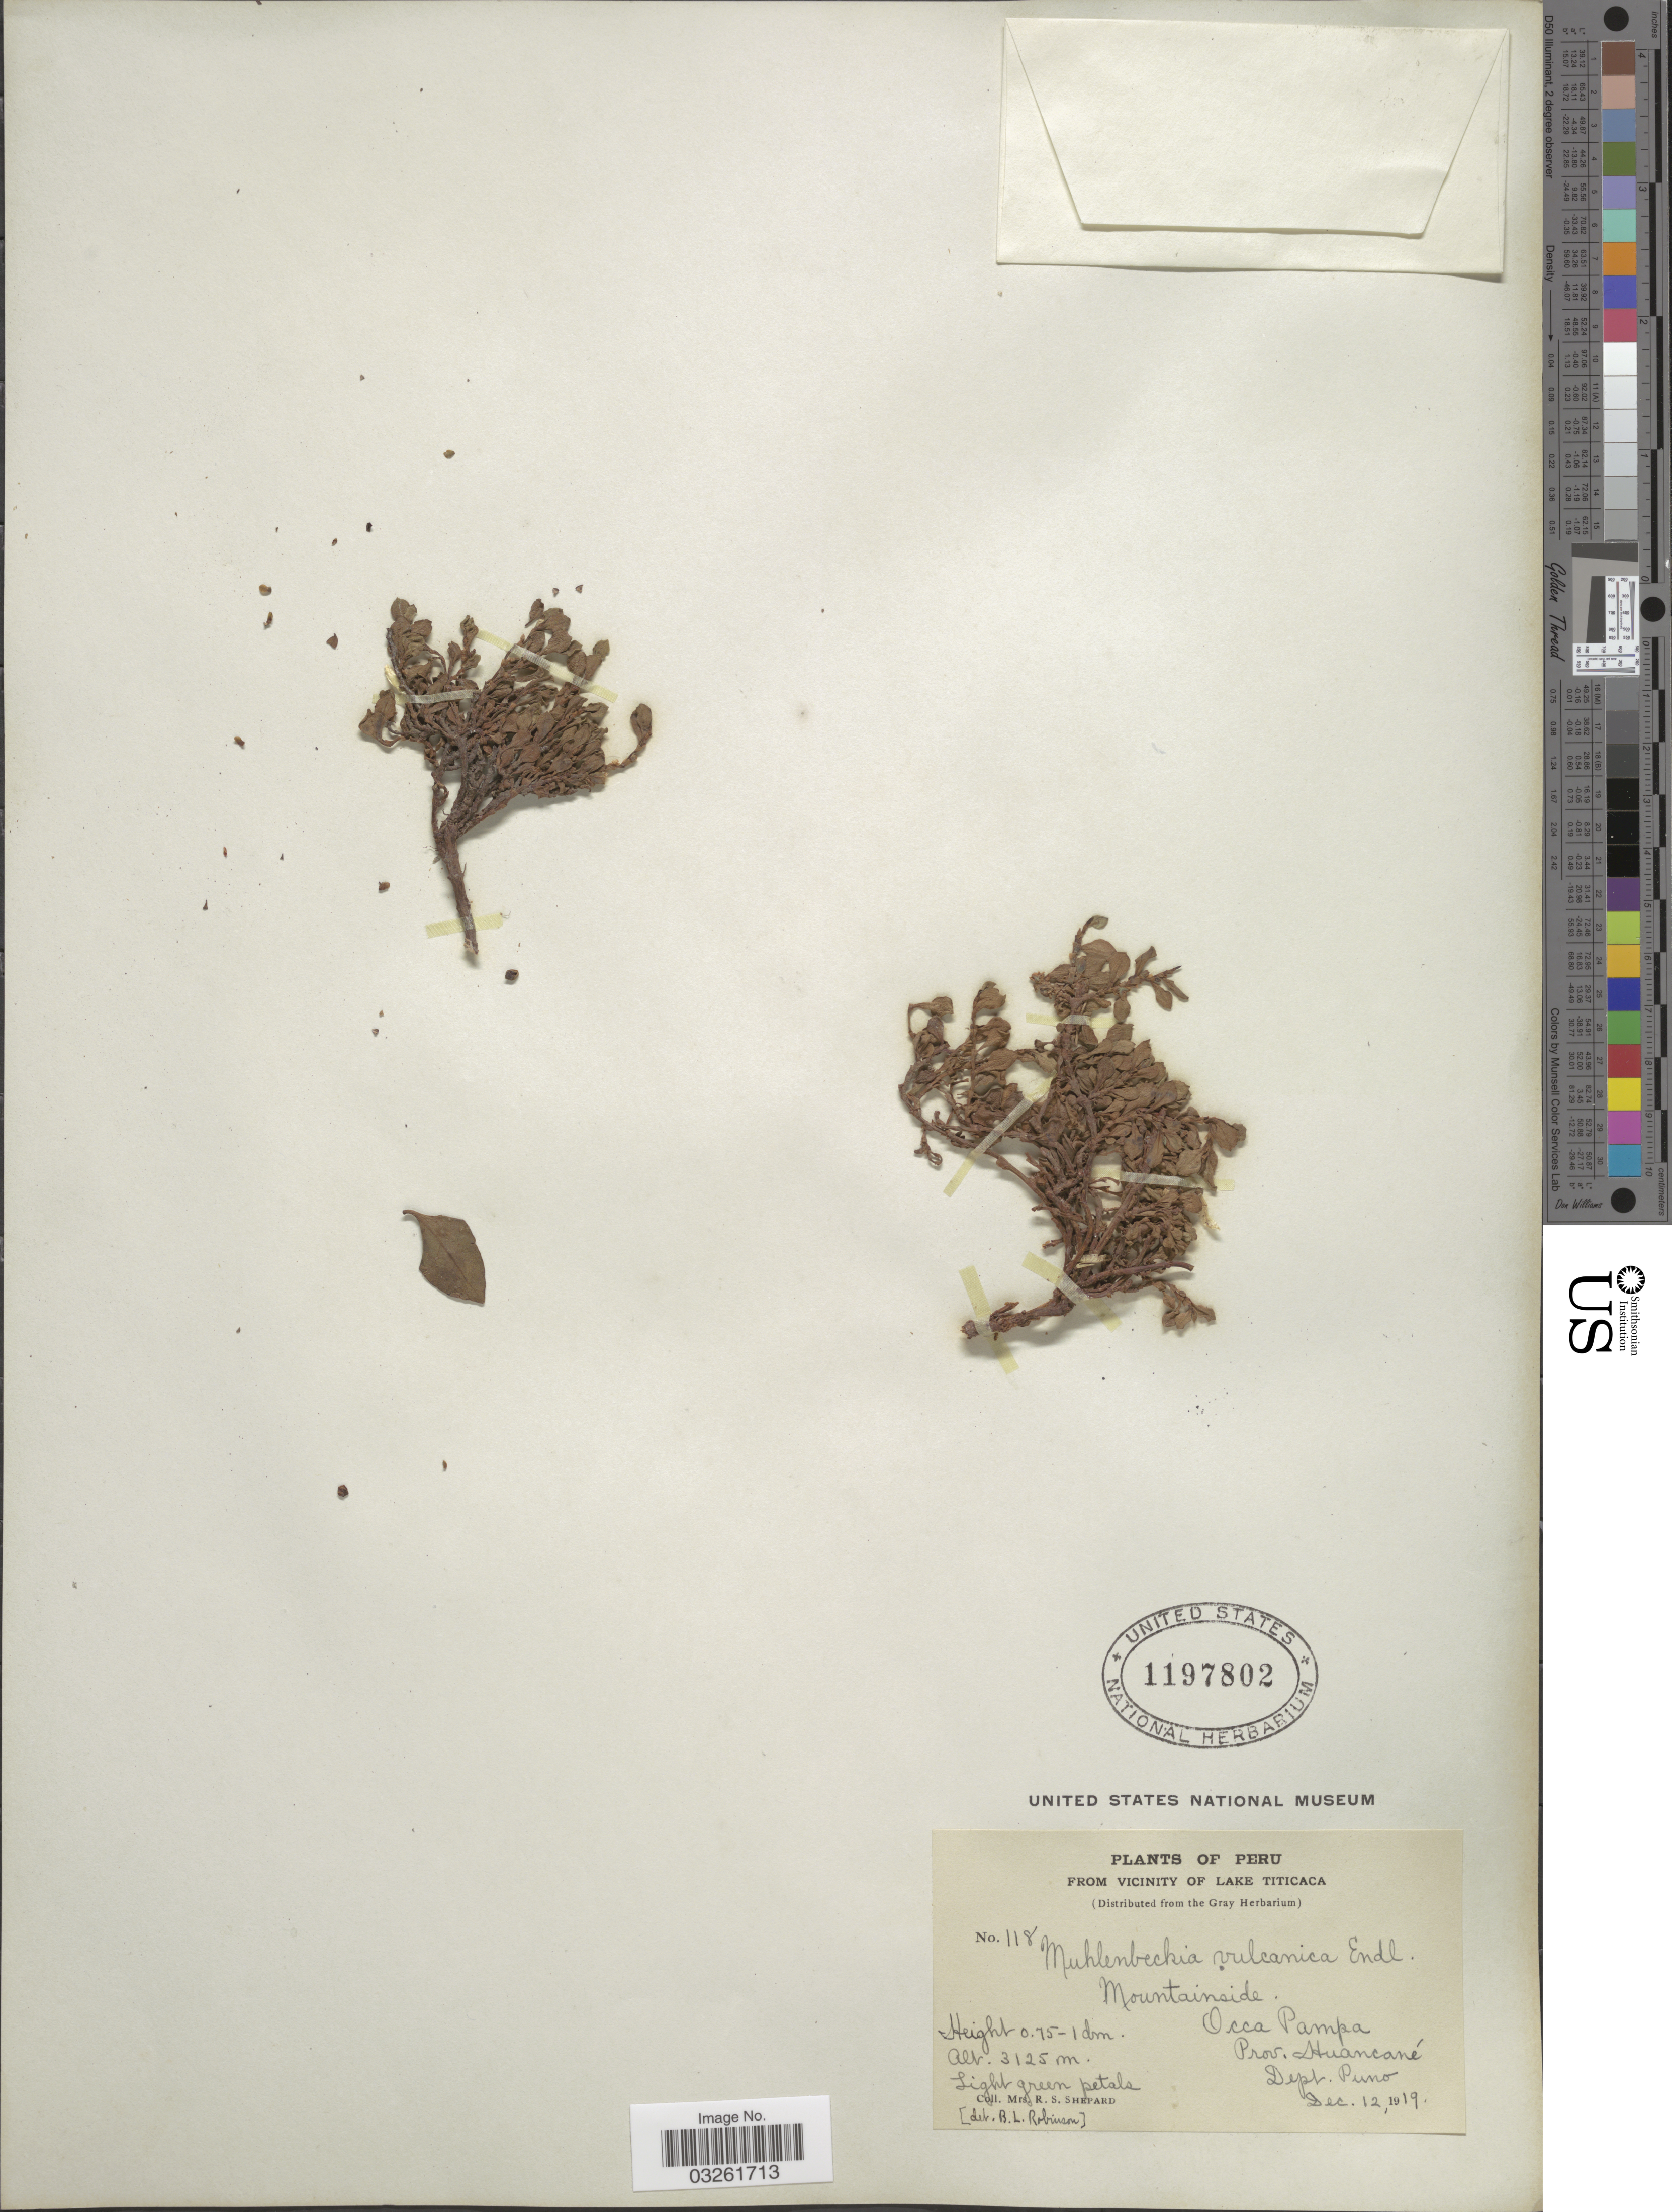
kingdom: Plantae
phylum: Tracheophyta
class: Magnoliopsida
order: Caryophyllales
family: Polygonaceae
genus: Muehlenbeckia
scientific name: Muehlenbeckia volcanica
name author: (Benth.) Endl.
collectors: R. Shepard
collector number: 118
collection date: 1919-12-12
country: Peru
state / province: Puno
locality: From vicinity of Lake Titicaca. Mountainside. Occa Pampa, Prov. Huancané, Dept. Puno.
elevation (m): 3125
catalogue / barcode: US 1197802